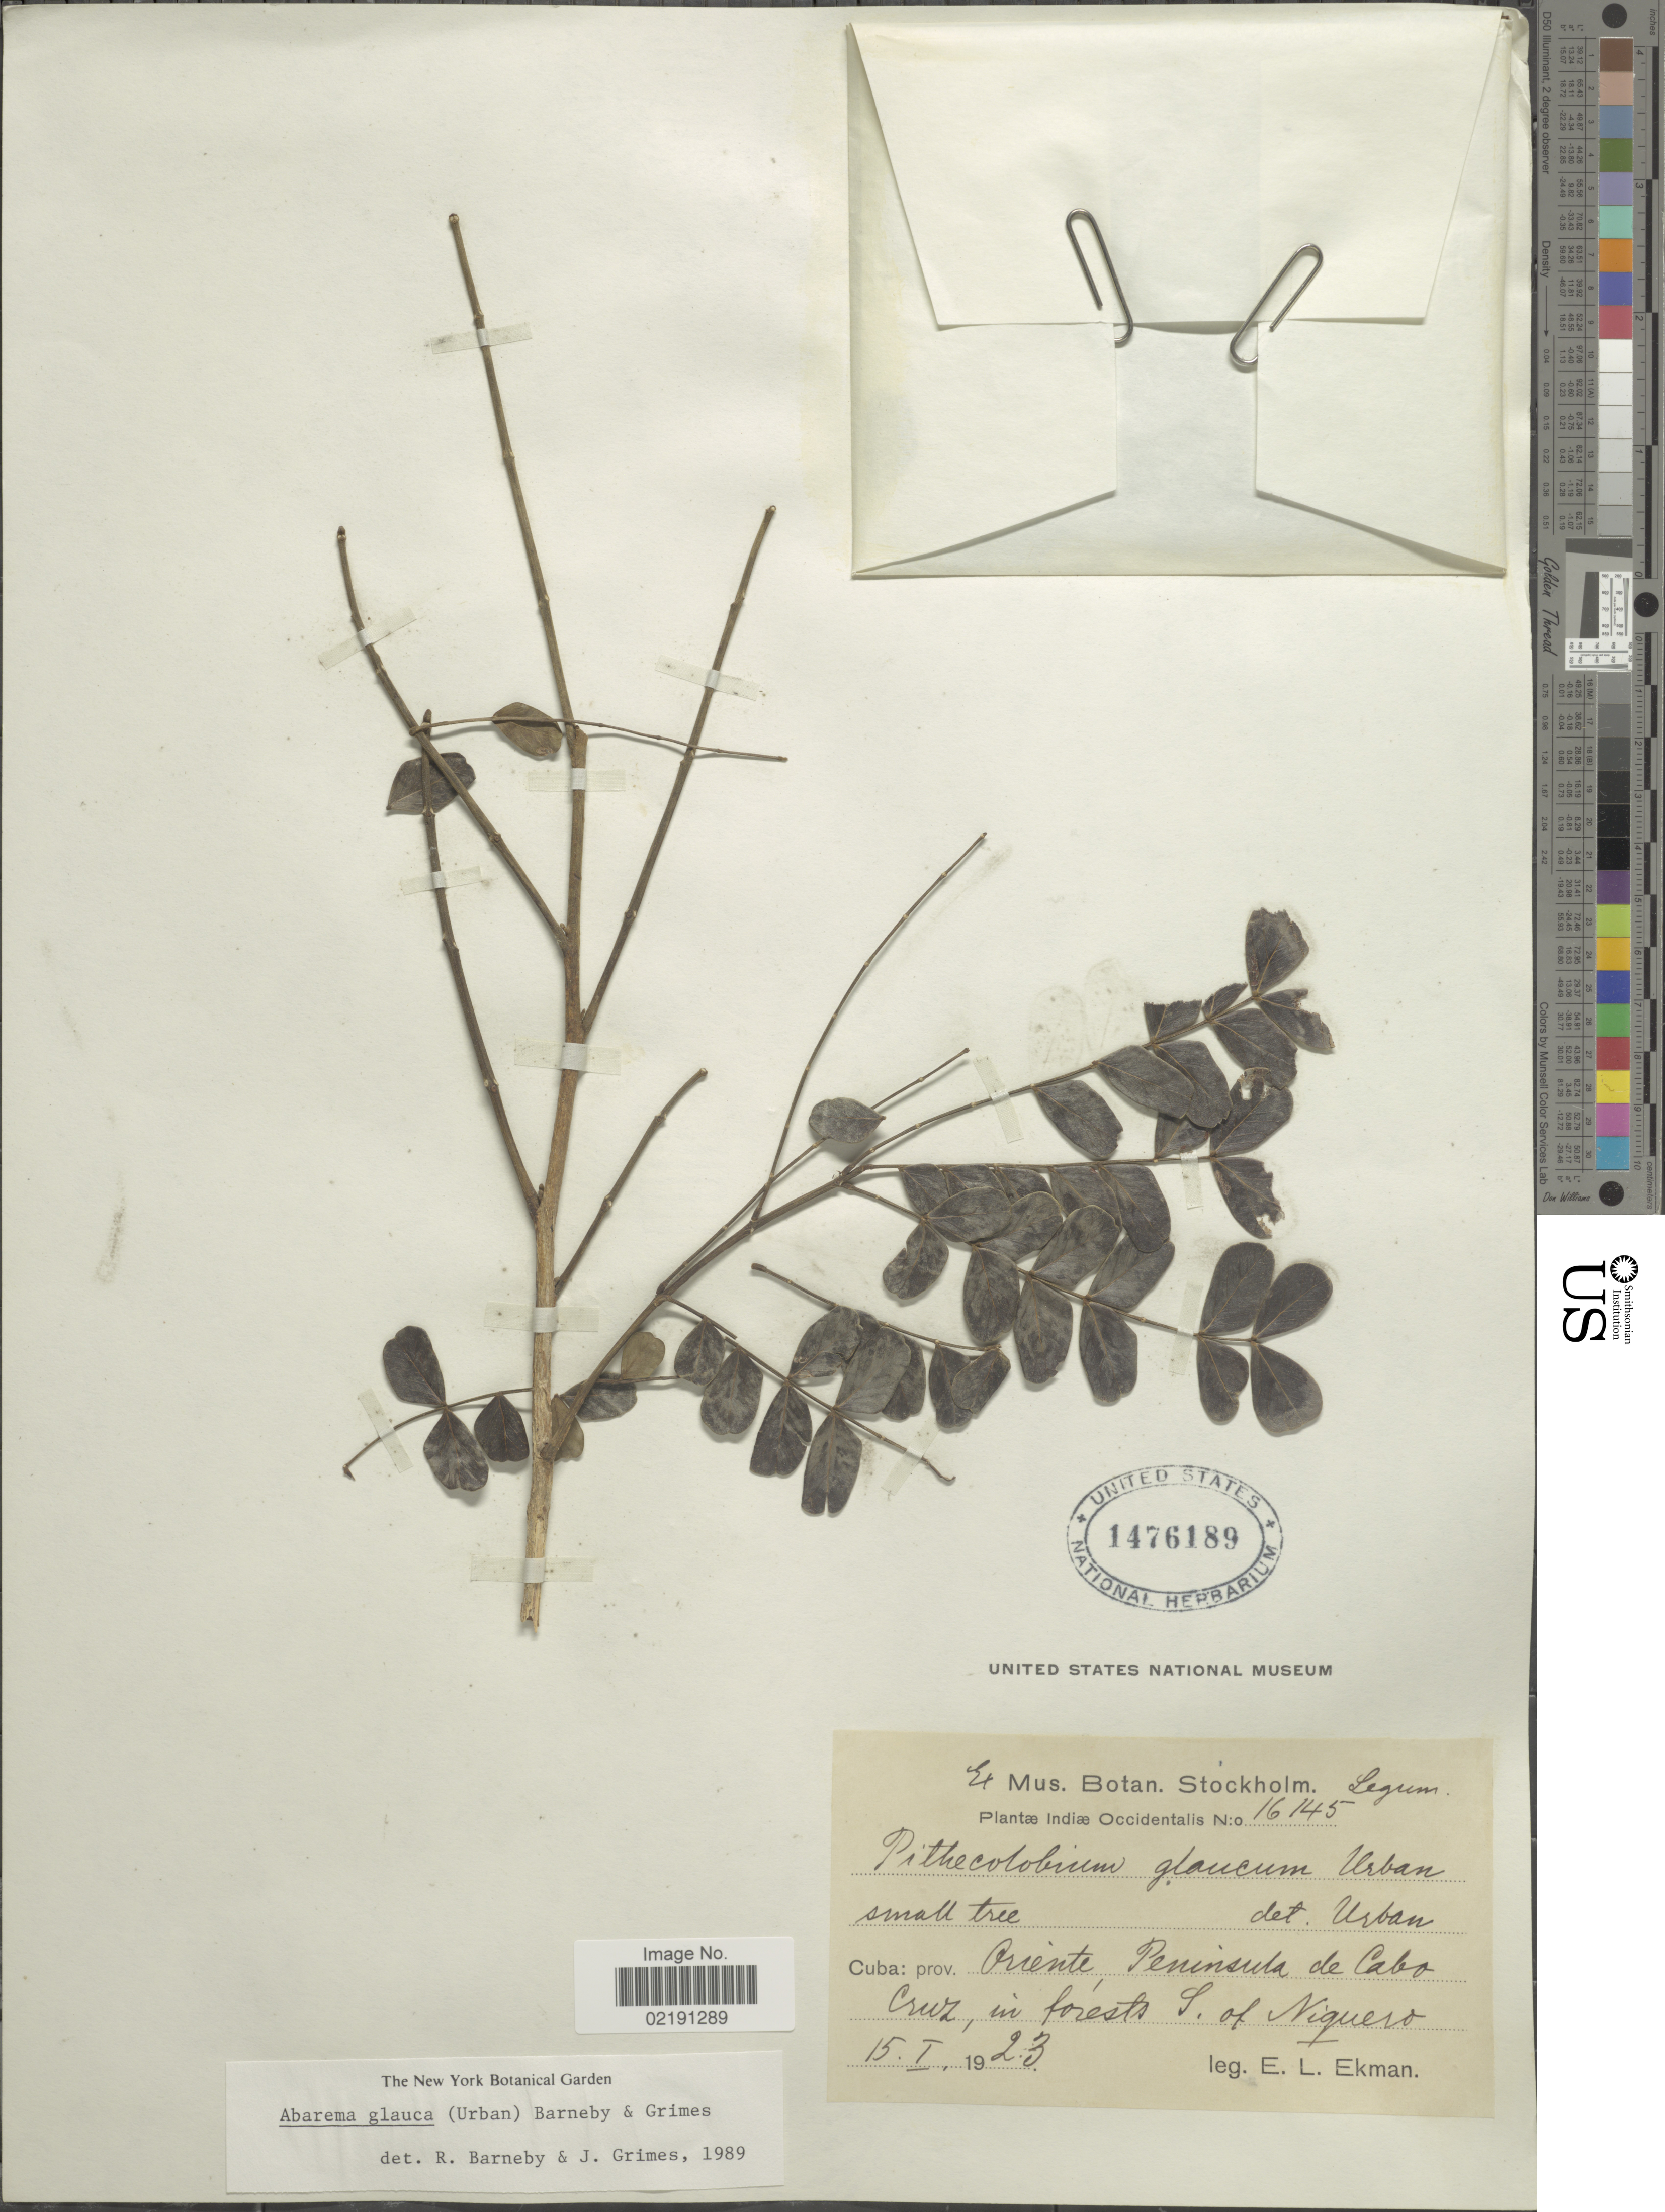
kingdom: Plantae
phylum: Tracheophyta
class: Magnoliopsida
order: Fabales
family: Fabaceae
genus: Pithecellobium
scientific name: Pithecellobium glaucum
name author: Urb.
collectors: E. L. Ekman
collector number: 16145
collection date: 1923-01-15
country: Cuba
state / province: Oriente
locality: Cuba: prov. Oriente, Peninsula de Cabo Cruz, in forests S. of Niquero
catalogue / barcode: US 1476189